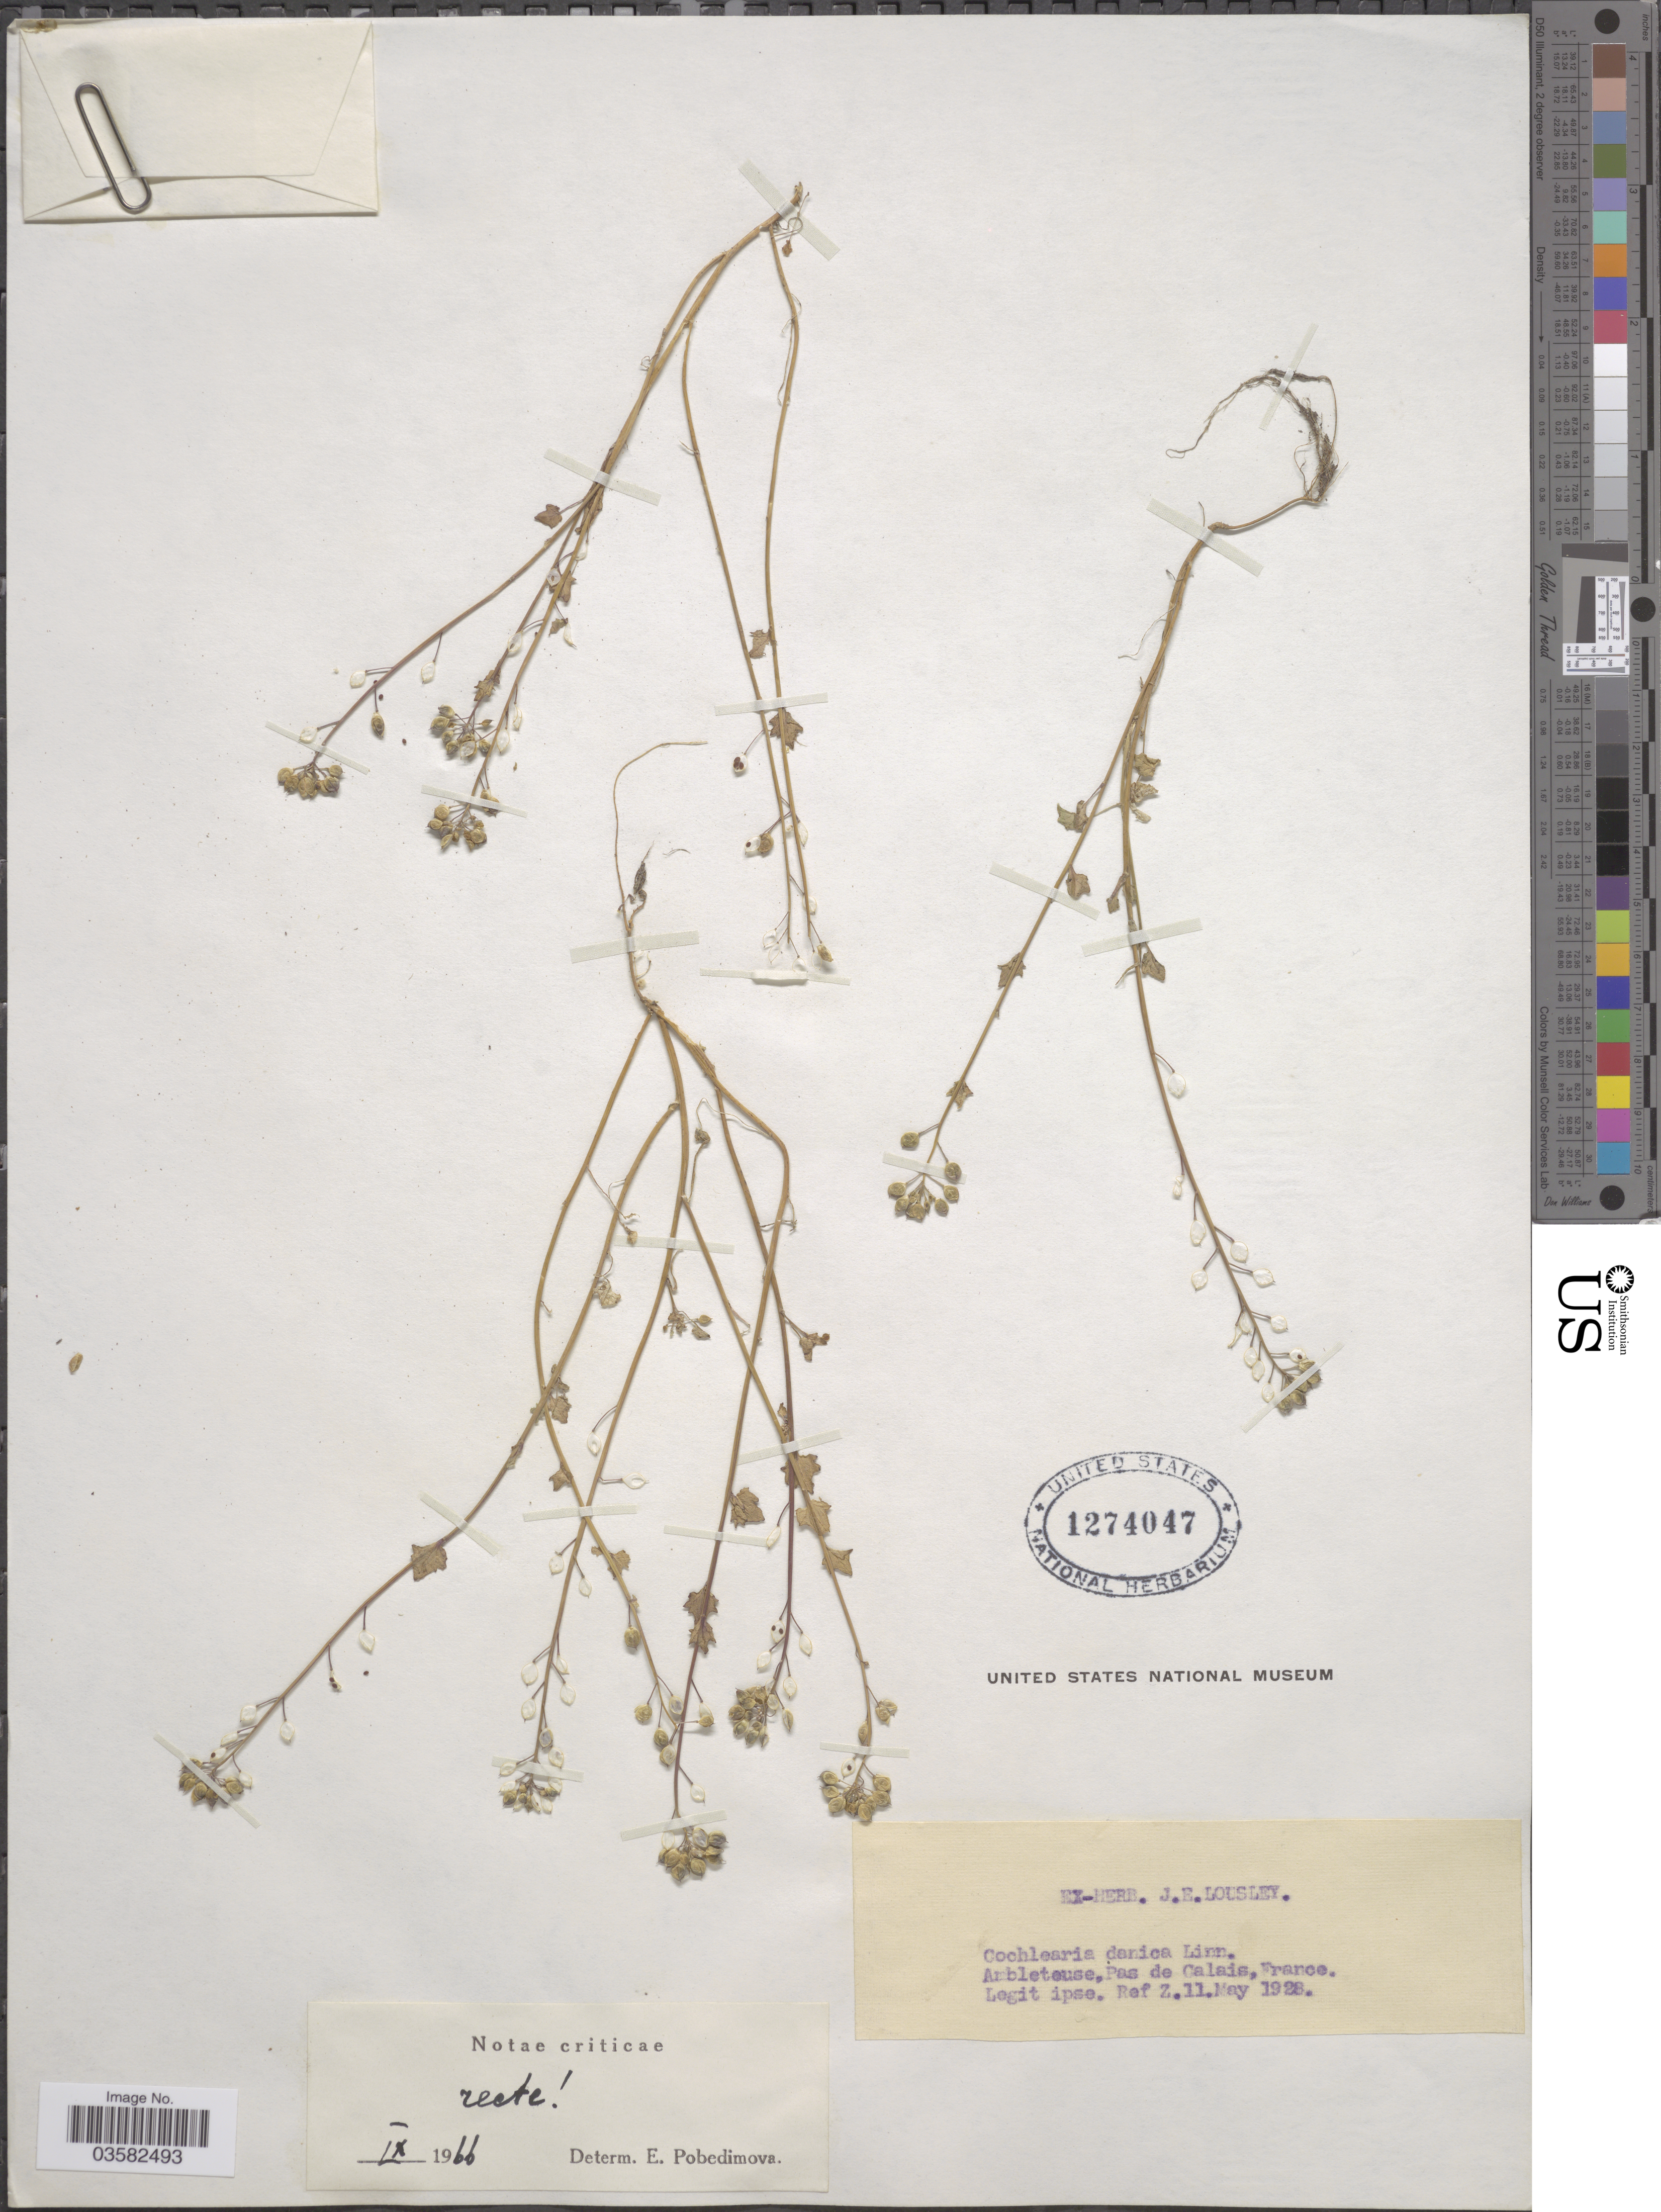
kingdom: Plantae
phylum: Tracheophyta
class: Magnoliopsida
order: Brassicales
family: Brassicaceae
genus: Cochlearia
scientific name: Cochlearia danica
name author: L.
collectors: J. Lousley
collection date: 1928-05-11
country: France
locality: Ambleteuse, Pas de Galais.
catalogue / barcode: US 1274047